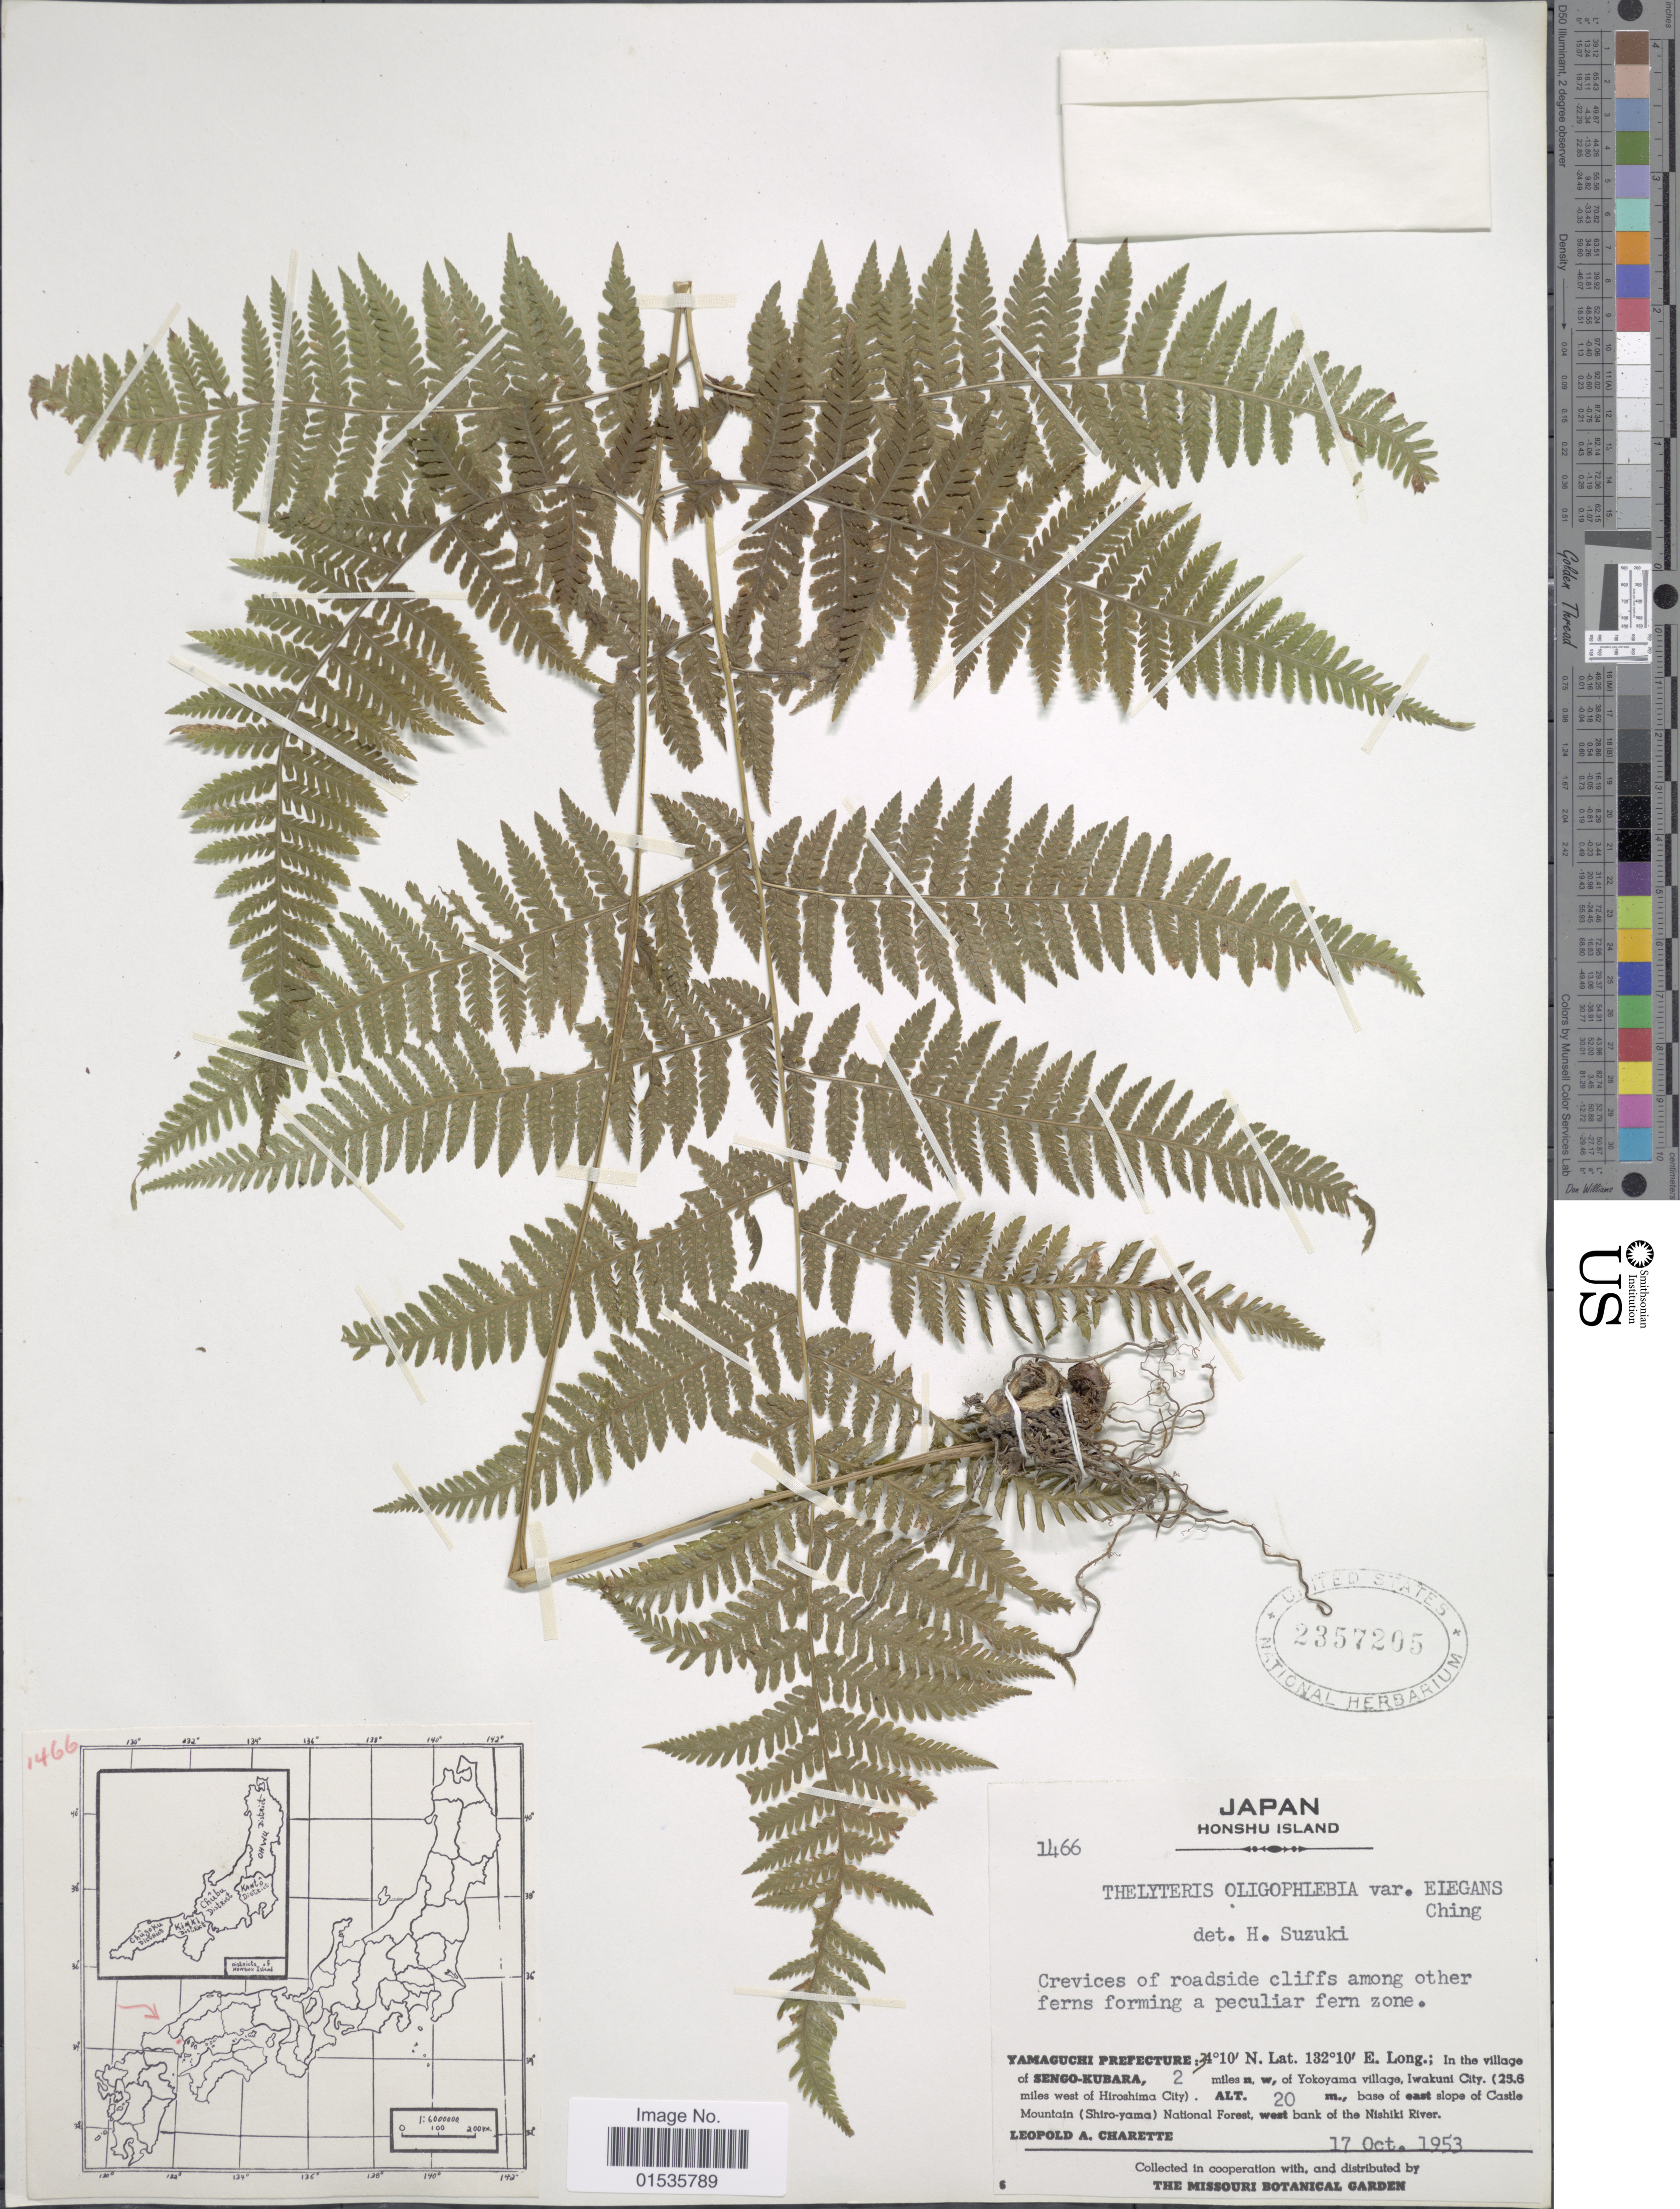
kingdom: Plantae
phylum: Tracheophyta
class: Polypodiopsida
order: Polypodiales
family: Thelypteridaceae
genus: Macrothelypteris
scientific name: Macrothelypteris oligophlebia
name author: (Baker) Ching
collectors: L. A. Charette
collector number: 1466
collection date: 1953-10-17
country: Japan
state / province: Yamaguti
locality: Japan, Honshu Island. Yamaguchi Prefecture, in the village of Sengo-Kubara, 2 miles n.w., of Yokoyama village, Iwakuni City. (25.6 mile west of Hiroshima City), base of east slope of Castle Mountain (Shiro-yama ) National Forest, west bank of the Nishiki River.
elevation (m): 20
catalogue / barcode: US 2357205